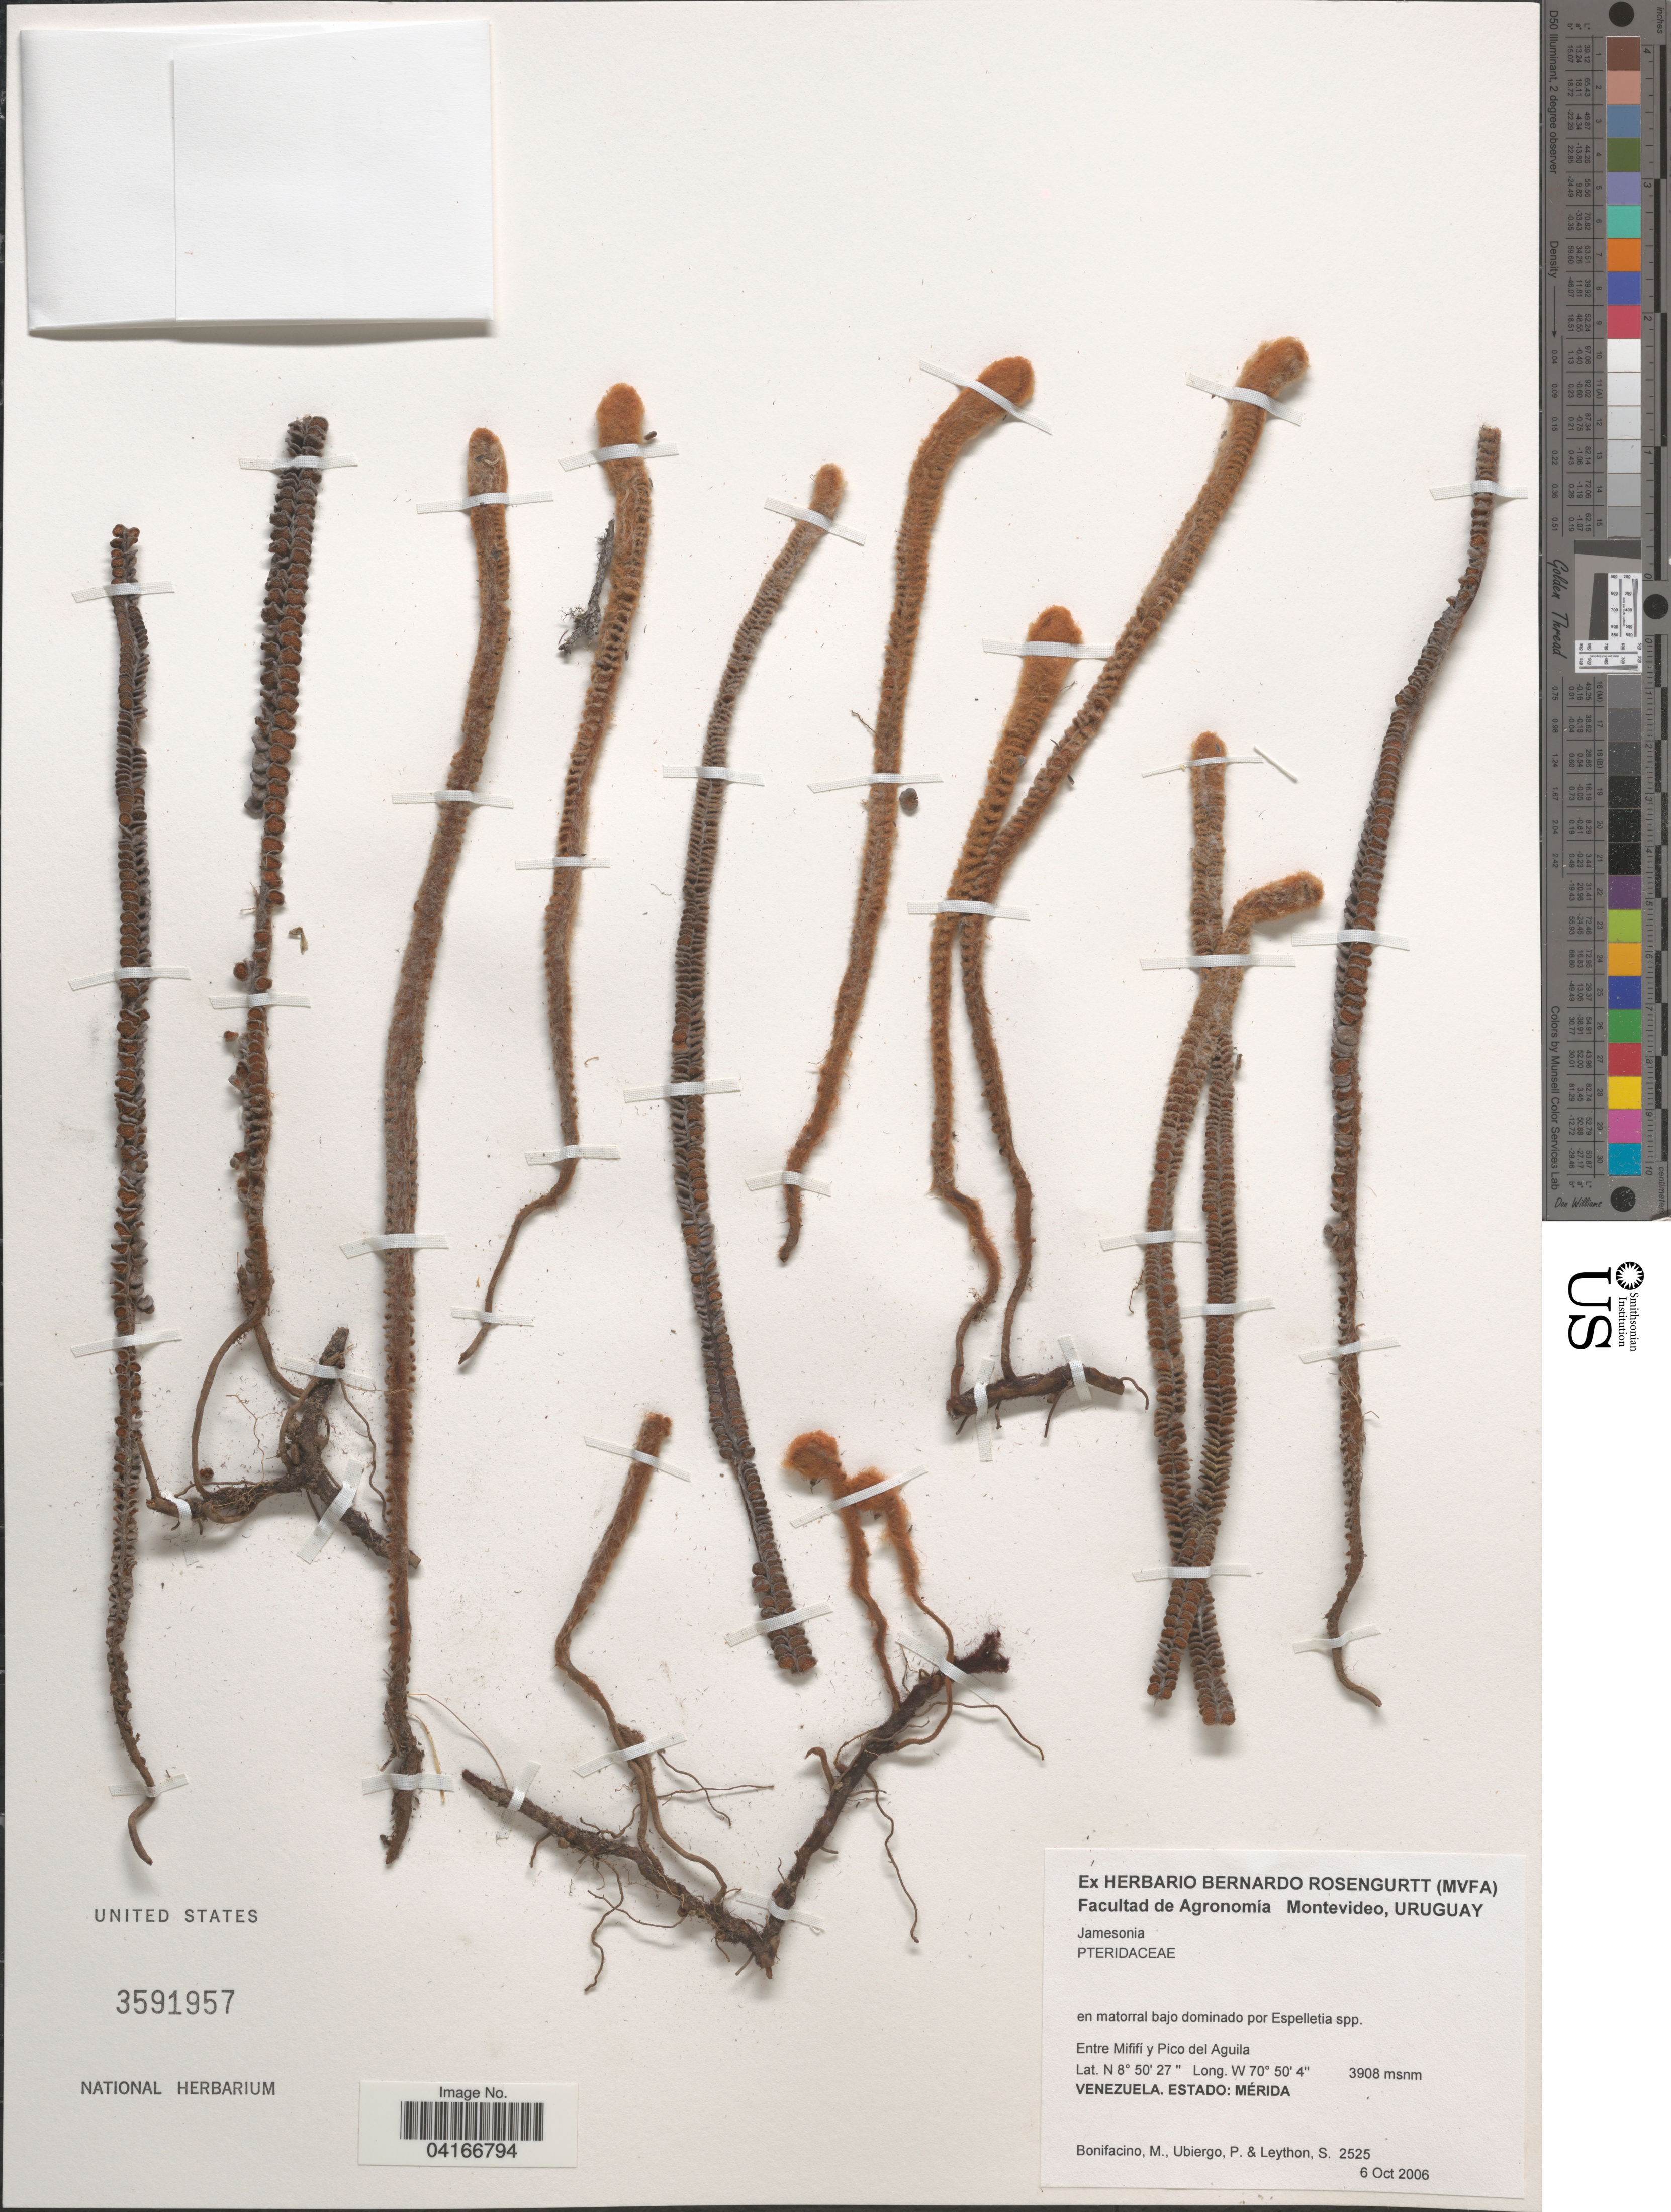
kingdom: Plantae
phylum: Tracheophyta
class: Polypodiopsida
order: Polypodiales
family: Pteridaceae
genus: Jamesonia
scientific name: Jamesonia sp.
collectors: M. Bonifacino, P. Ubiergo & S. Leython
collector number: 2525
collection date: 2006-10-06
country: Venezuela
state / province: Merida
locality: Entre Mififí y Pico del Aguila.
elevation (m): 3908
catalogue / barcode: US 3591957